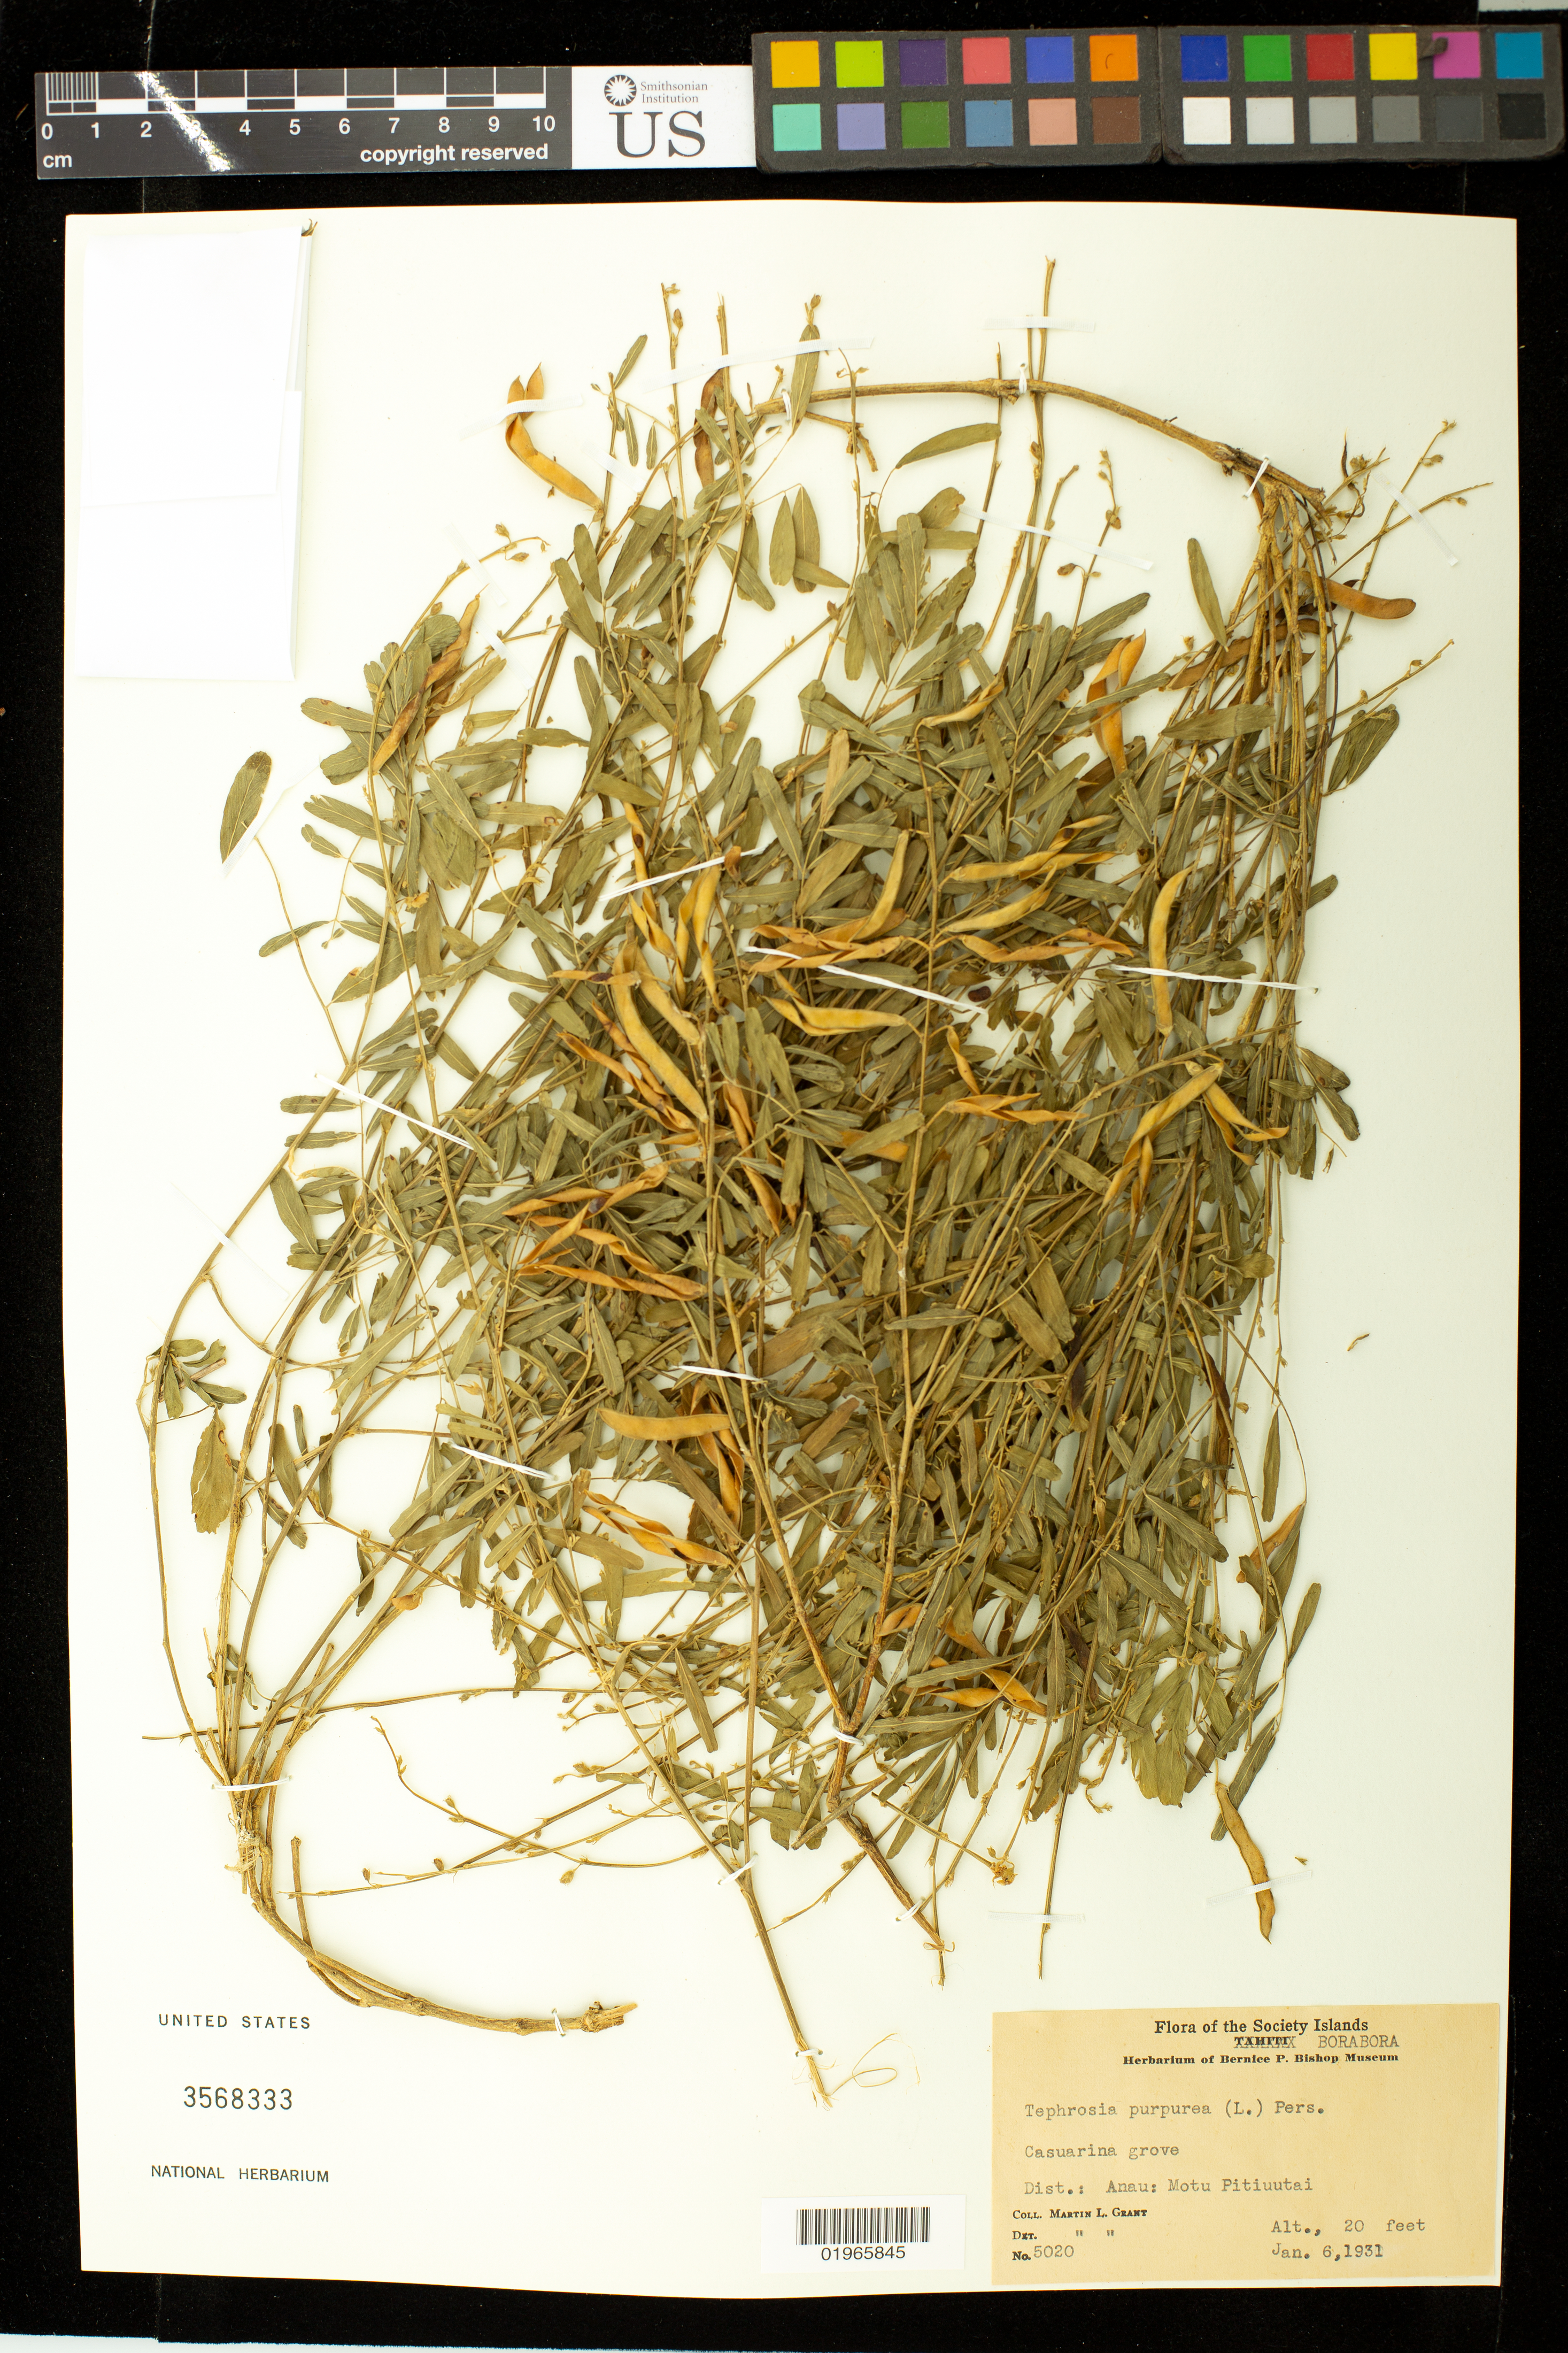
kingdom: Plantae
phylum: Tracheophyta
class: Magnoliopsida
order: Fabales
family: Fabaceae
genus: Tephrosia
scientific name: Tephrosia purpurea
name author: (L.) Pers.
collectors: M. L. Grant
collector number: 5020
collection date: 1931-01-06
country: French Polynesia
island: Bora Bora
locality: Society Islands. Borabora. District: Anau: Motu Pitiuuatai.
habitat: Grove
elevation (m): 6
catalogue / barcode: US 3568333